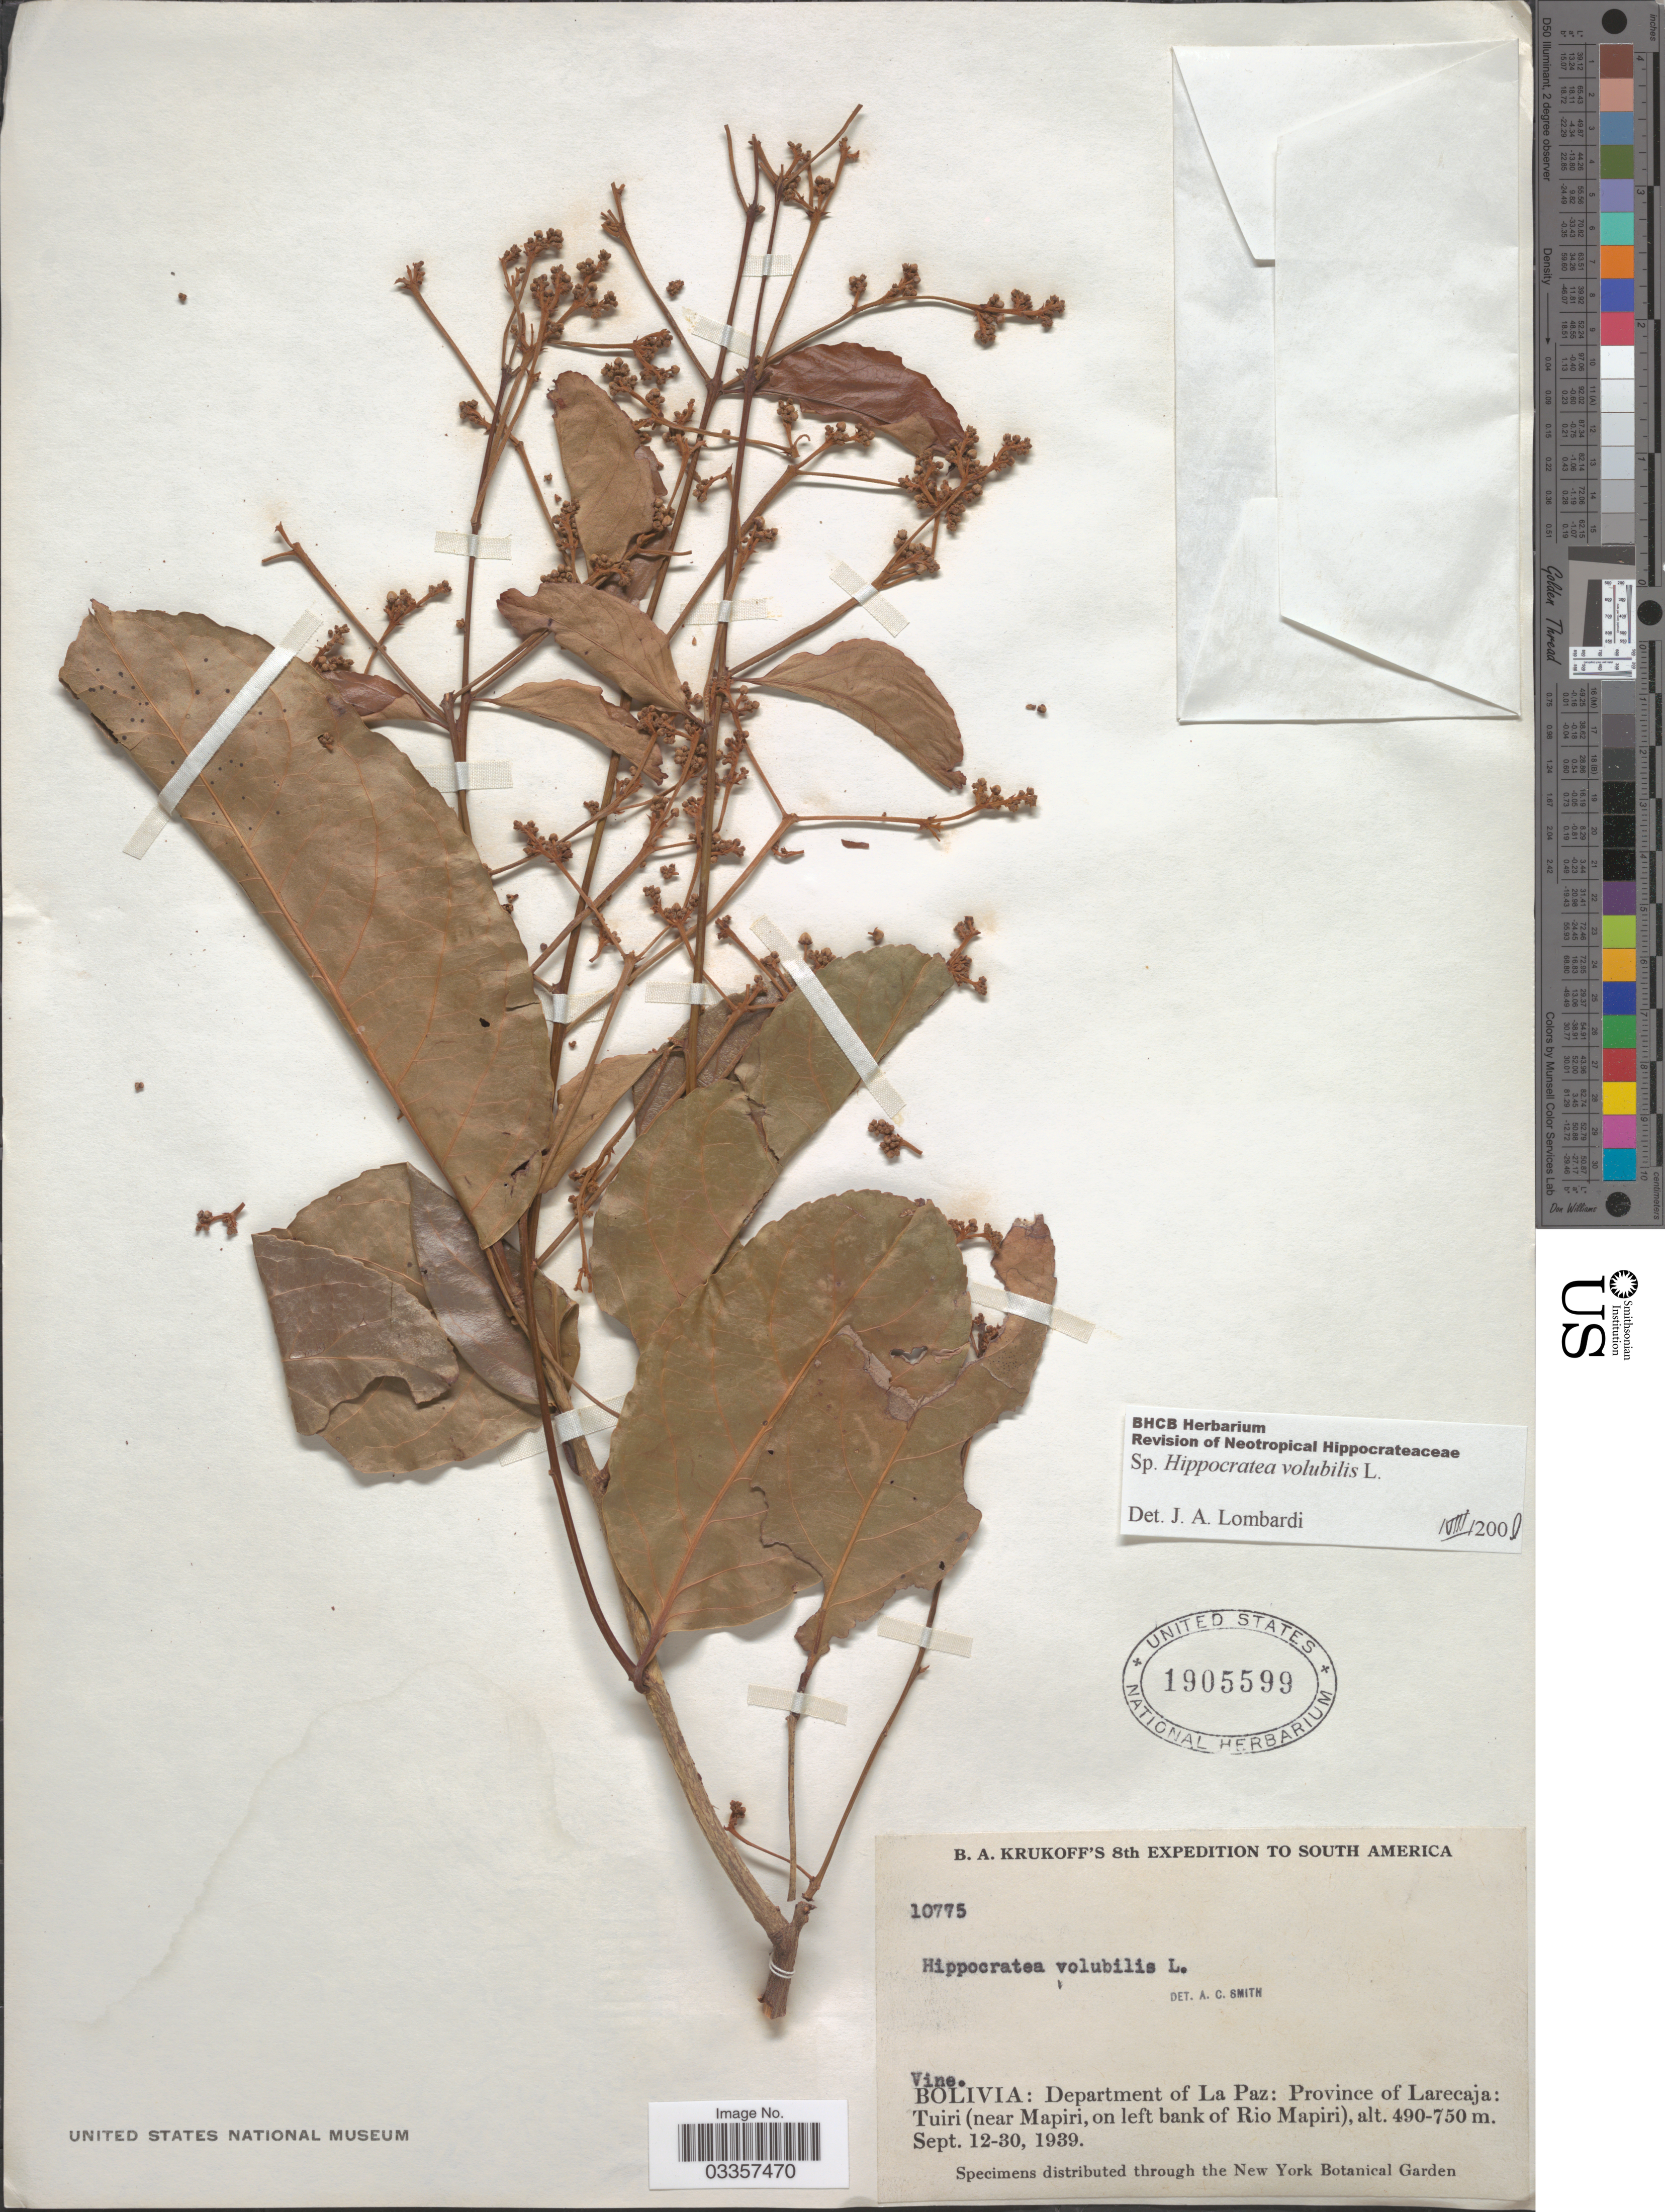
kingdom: Plantae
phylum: Tracheophyta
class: Magnoliopsida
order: Celastrales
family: Celastraceae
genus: Hippocratea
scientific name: Hippocratea volubilis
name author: L.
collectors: B. A. Krukoff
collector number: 10775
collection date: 1939-09-12/1939-09-30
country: Bolivia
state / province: La Paz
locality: Department of La Paz: Province of Larecaja: Tuiri (near Mapiri, on left bank of Rio Mapiri).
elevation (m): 490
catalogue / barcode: US 1905599